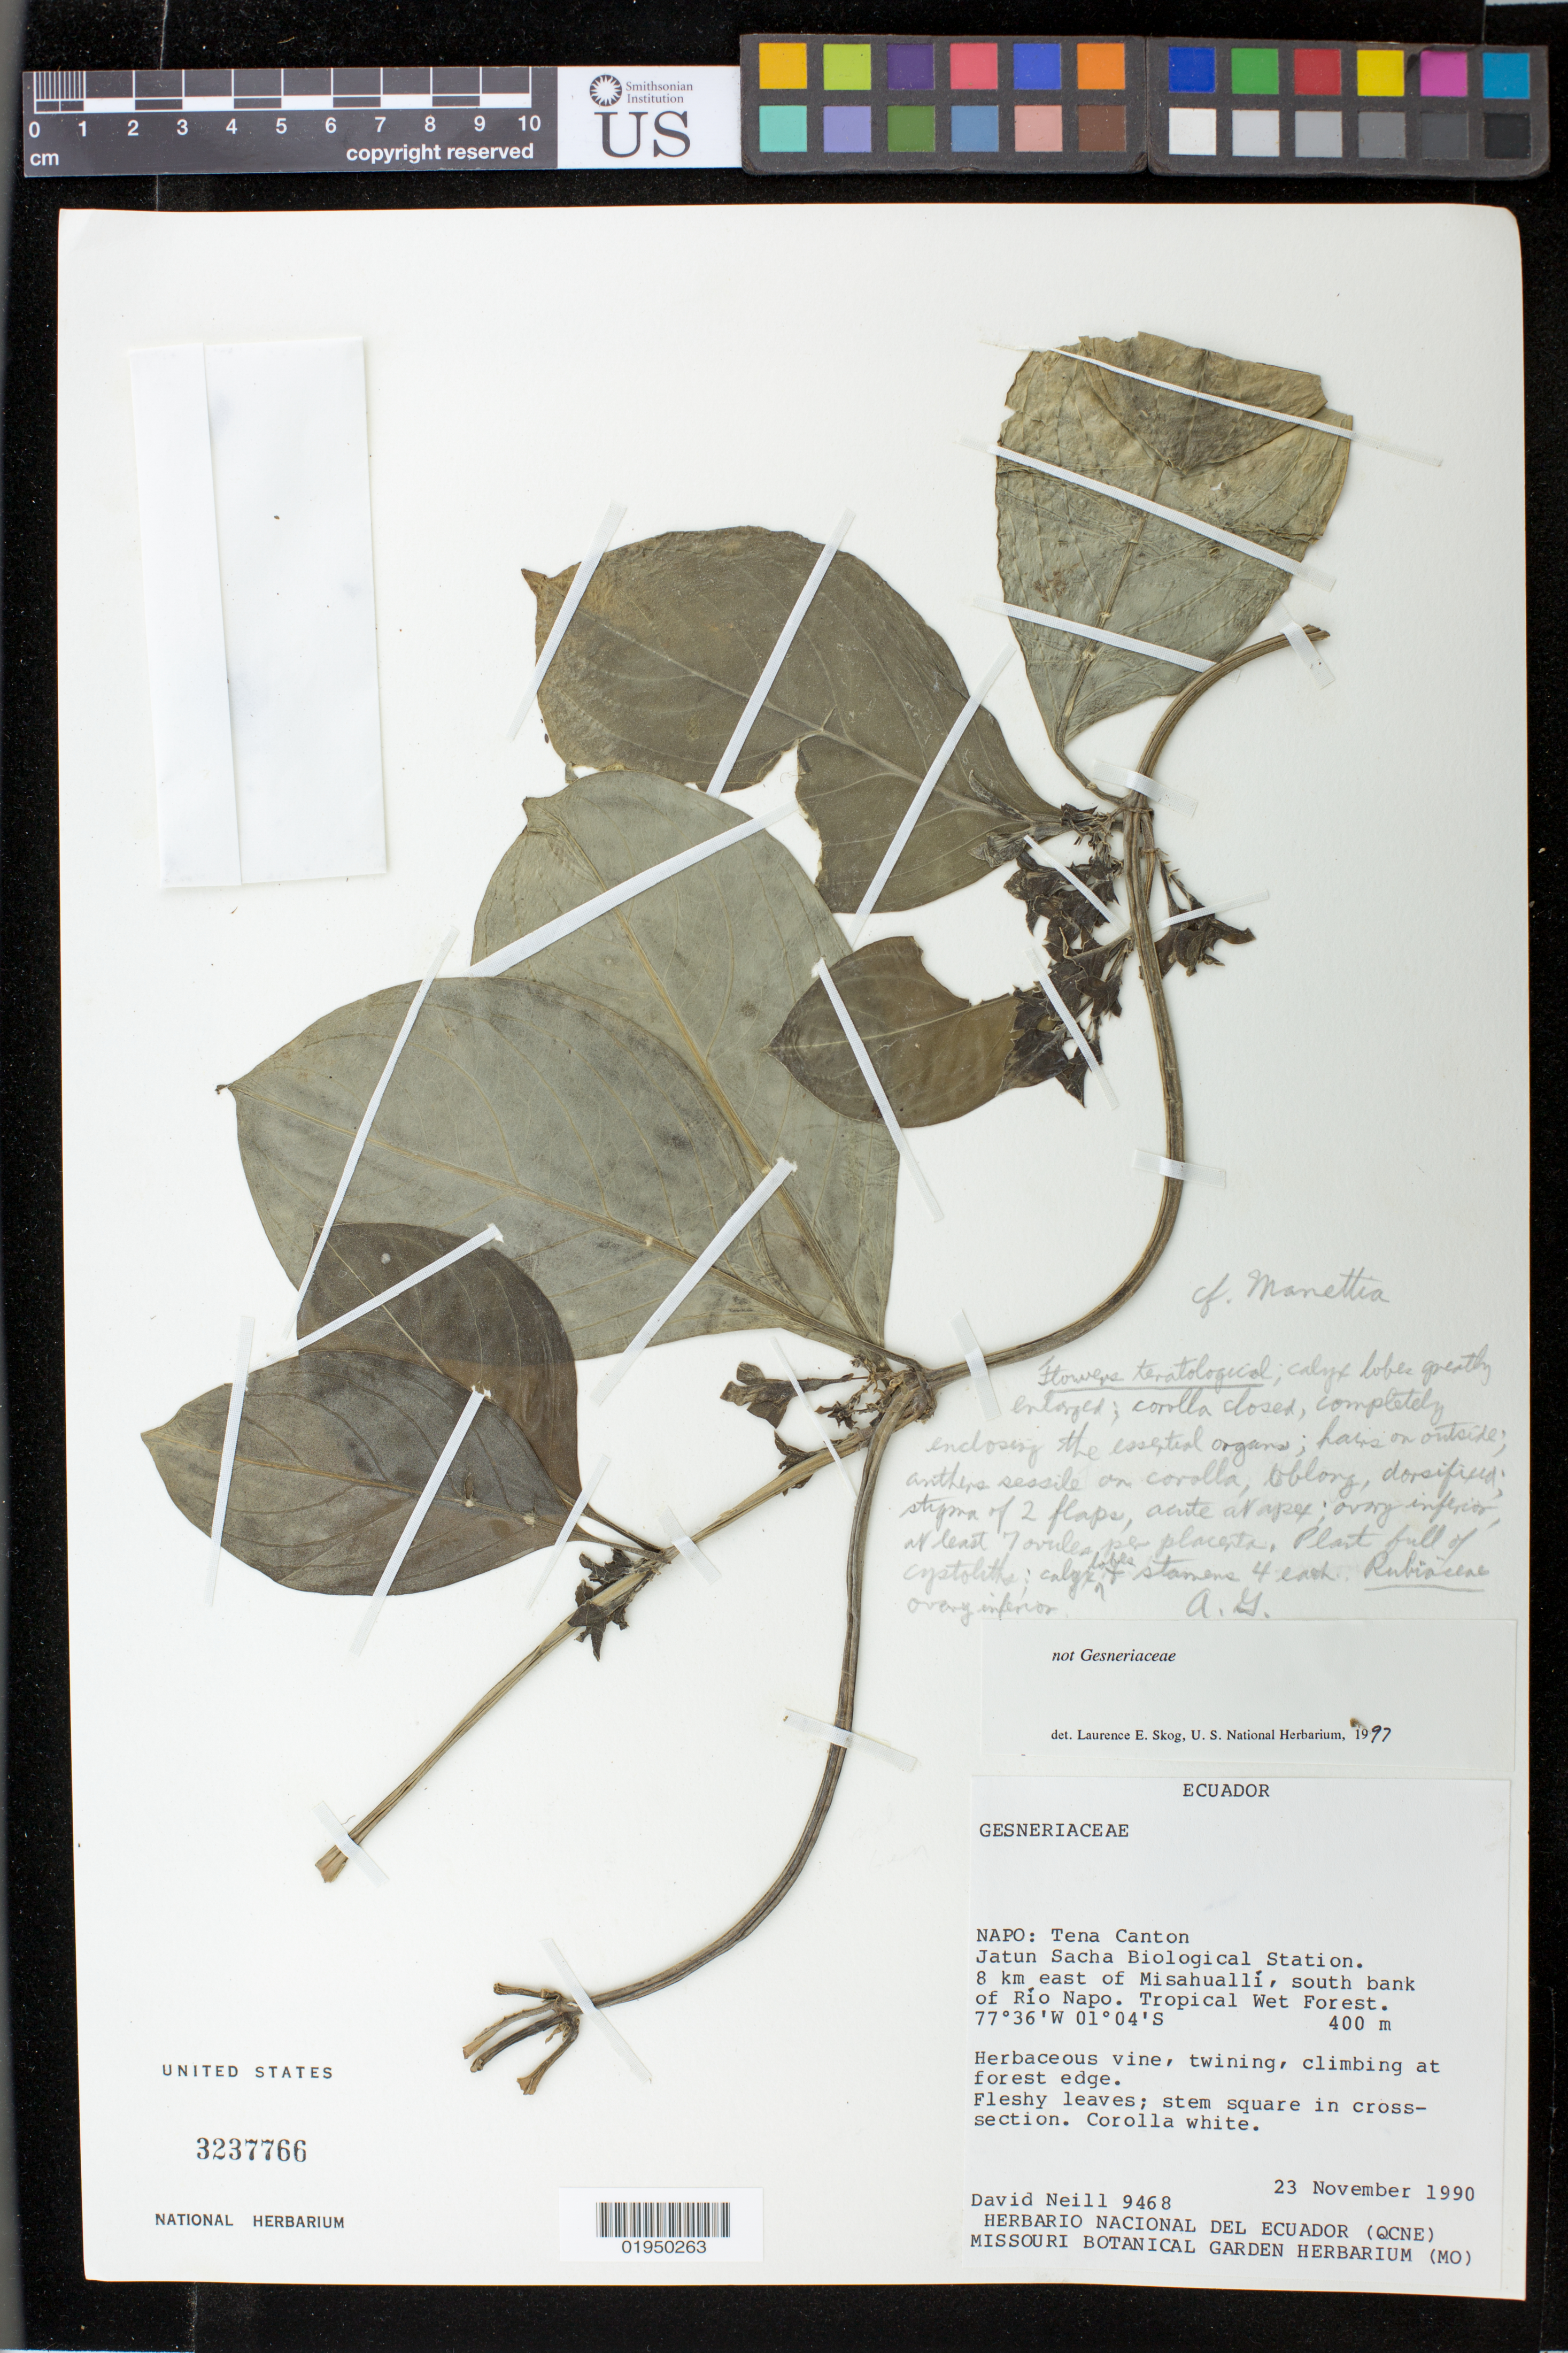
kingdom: Plantae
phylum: Tracheophyta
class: Magnoliopsida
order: Gentianales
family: Rubiaceae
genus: Manettia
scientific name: Manettia sp.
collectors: D. Neill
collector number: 9468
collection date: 1990-11-23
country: Ecuador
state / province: Napo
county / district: Tena Cantón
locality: Tena Canton, Jatun Sacha Biological Station. 8 km east of Misahualli, south bank of Rio Napo. Tropical Wet Forest.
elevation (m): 400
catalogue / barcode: US 3237766